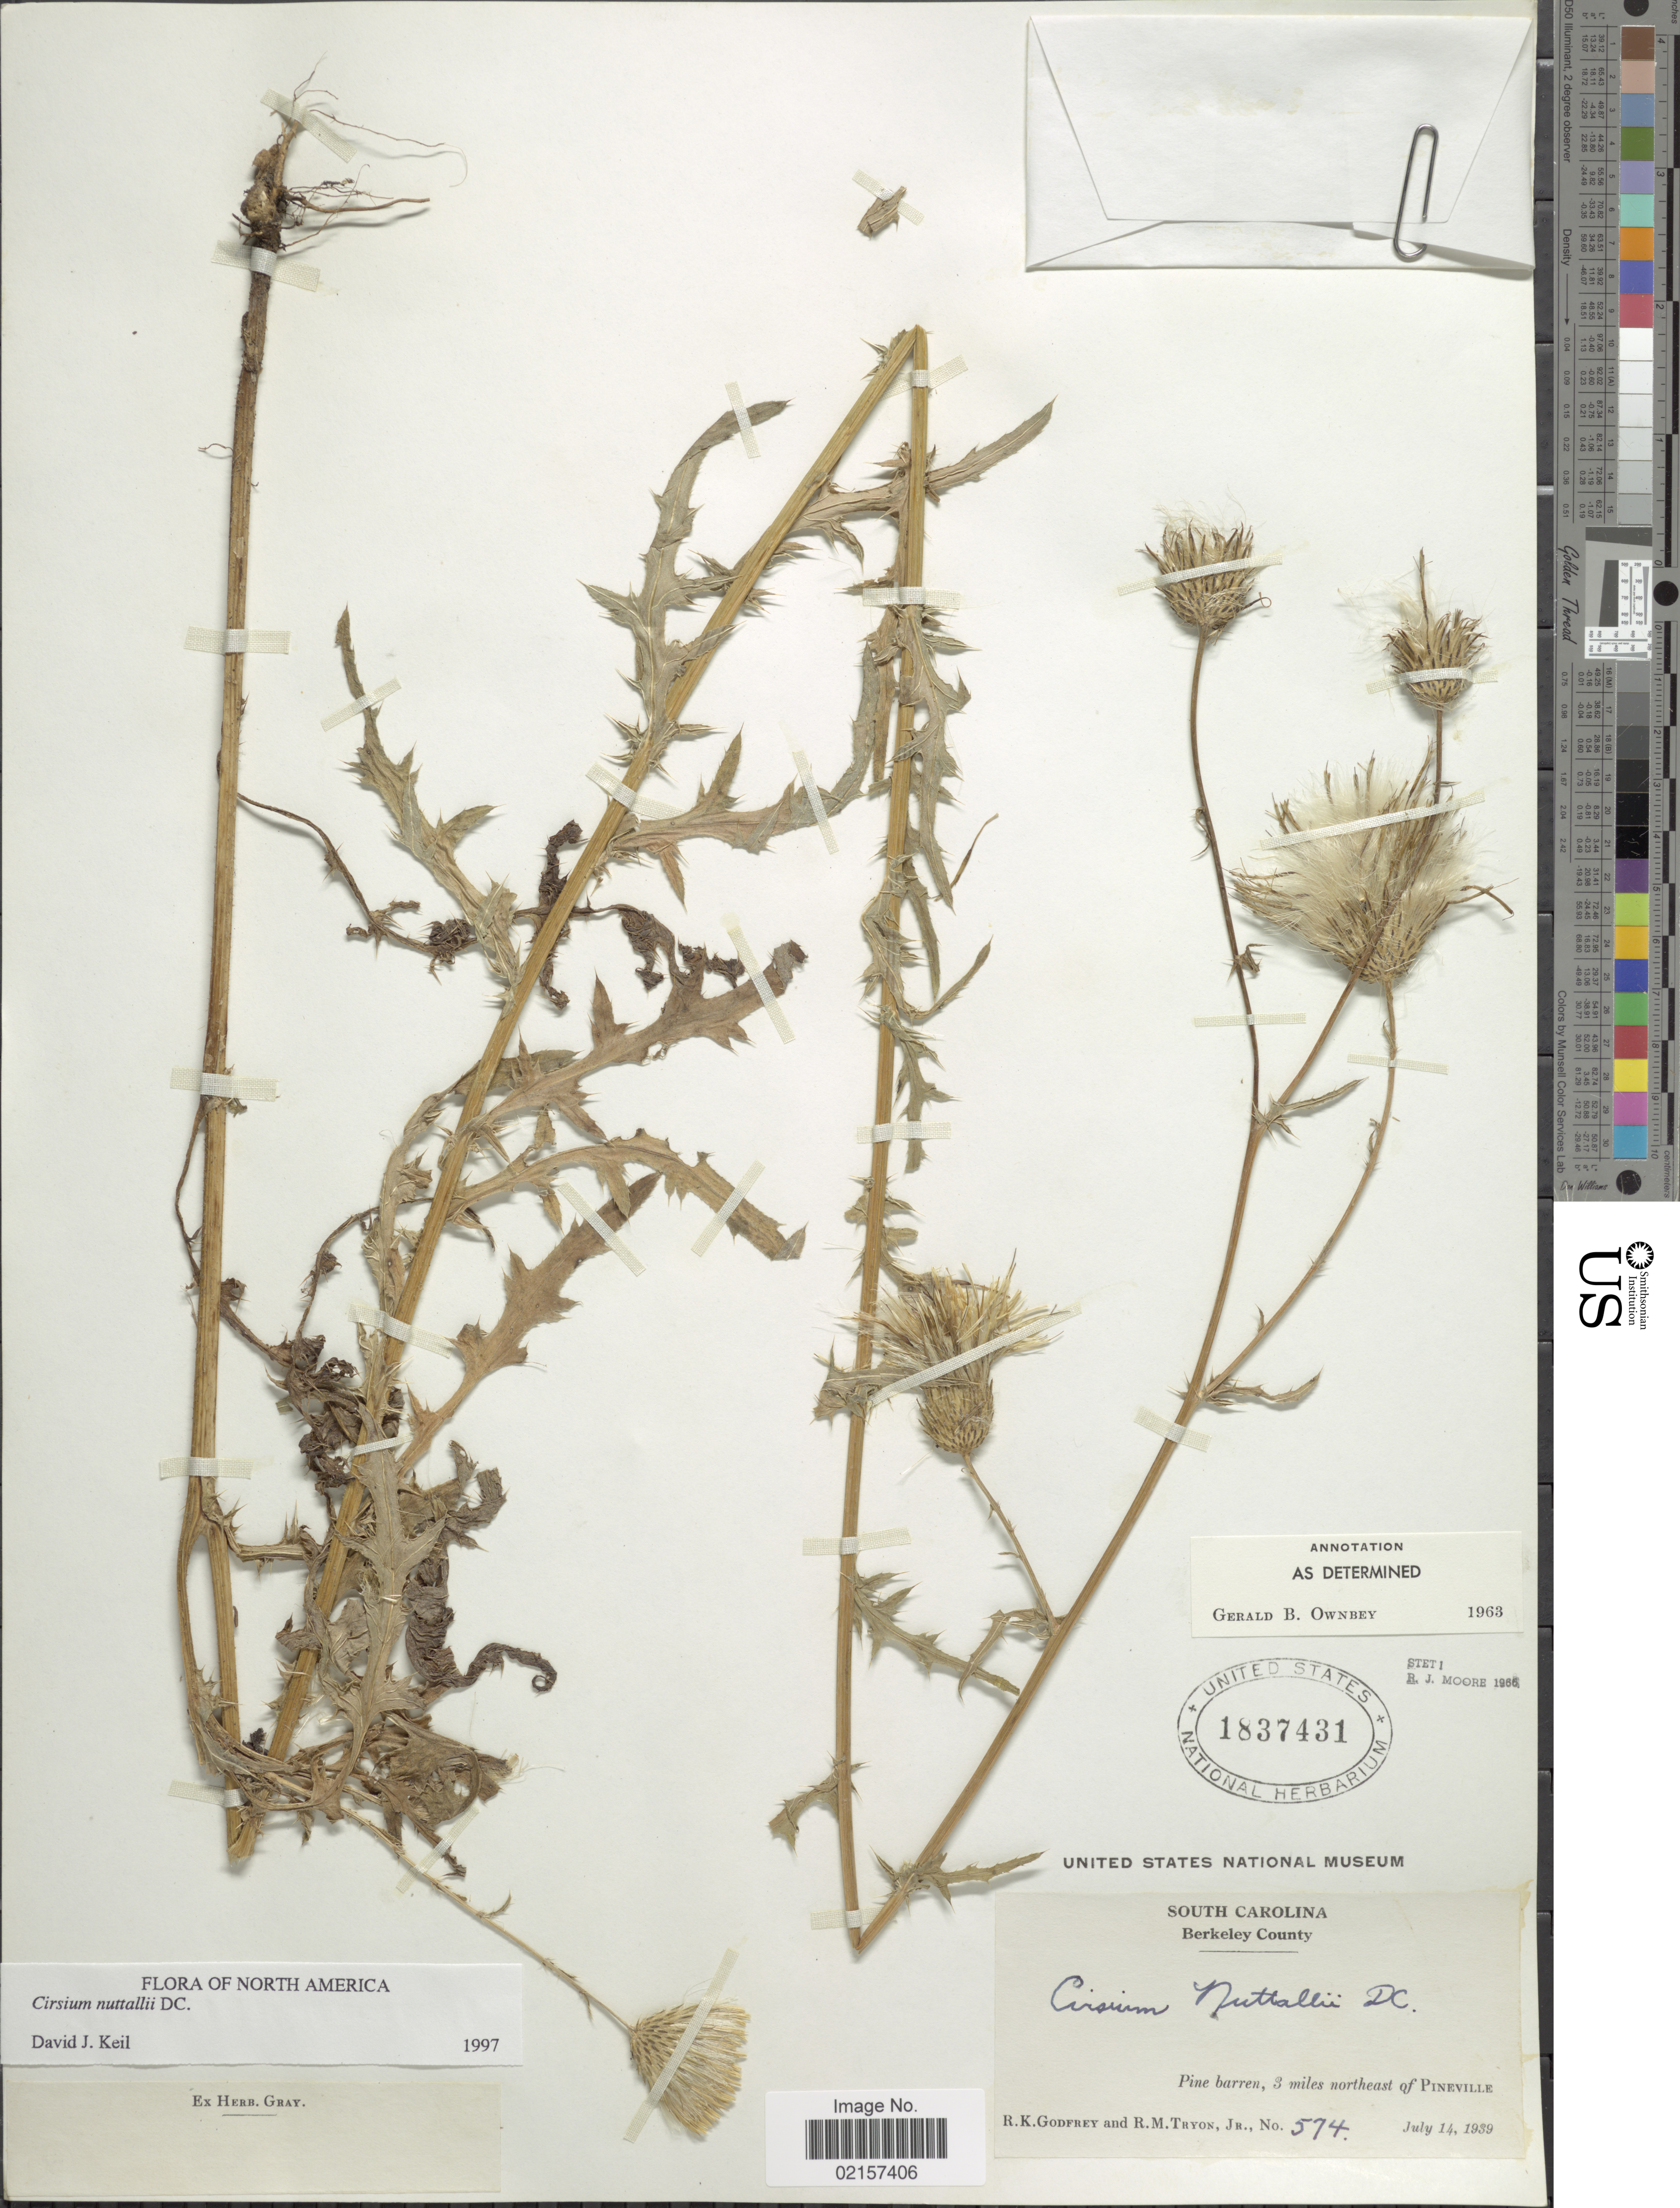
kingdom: Plantae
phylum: Tracheophyta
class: Magnoliopsida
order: Asterales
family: Asteraceae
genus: Cirsium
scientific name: Cirsium nuttali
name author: DC.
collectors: R. K. Godfrey & R. M. Tryon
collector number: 574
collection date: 1939-07-14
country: United States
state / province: South Carolina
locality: Berkeley County, Pine barren, 3 miles northeast of Pineville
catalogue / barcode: US 1837431